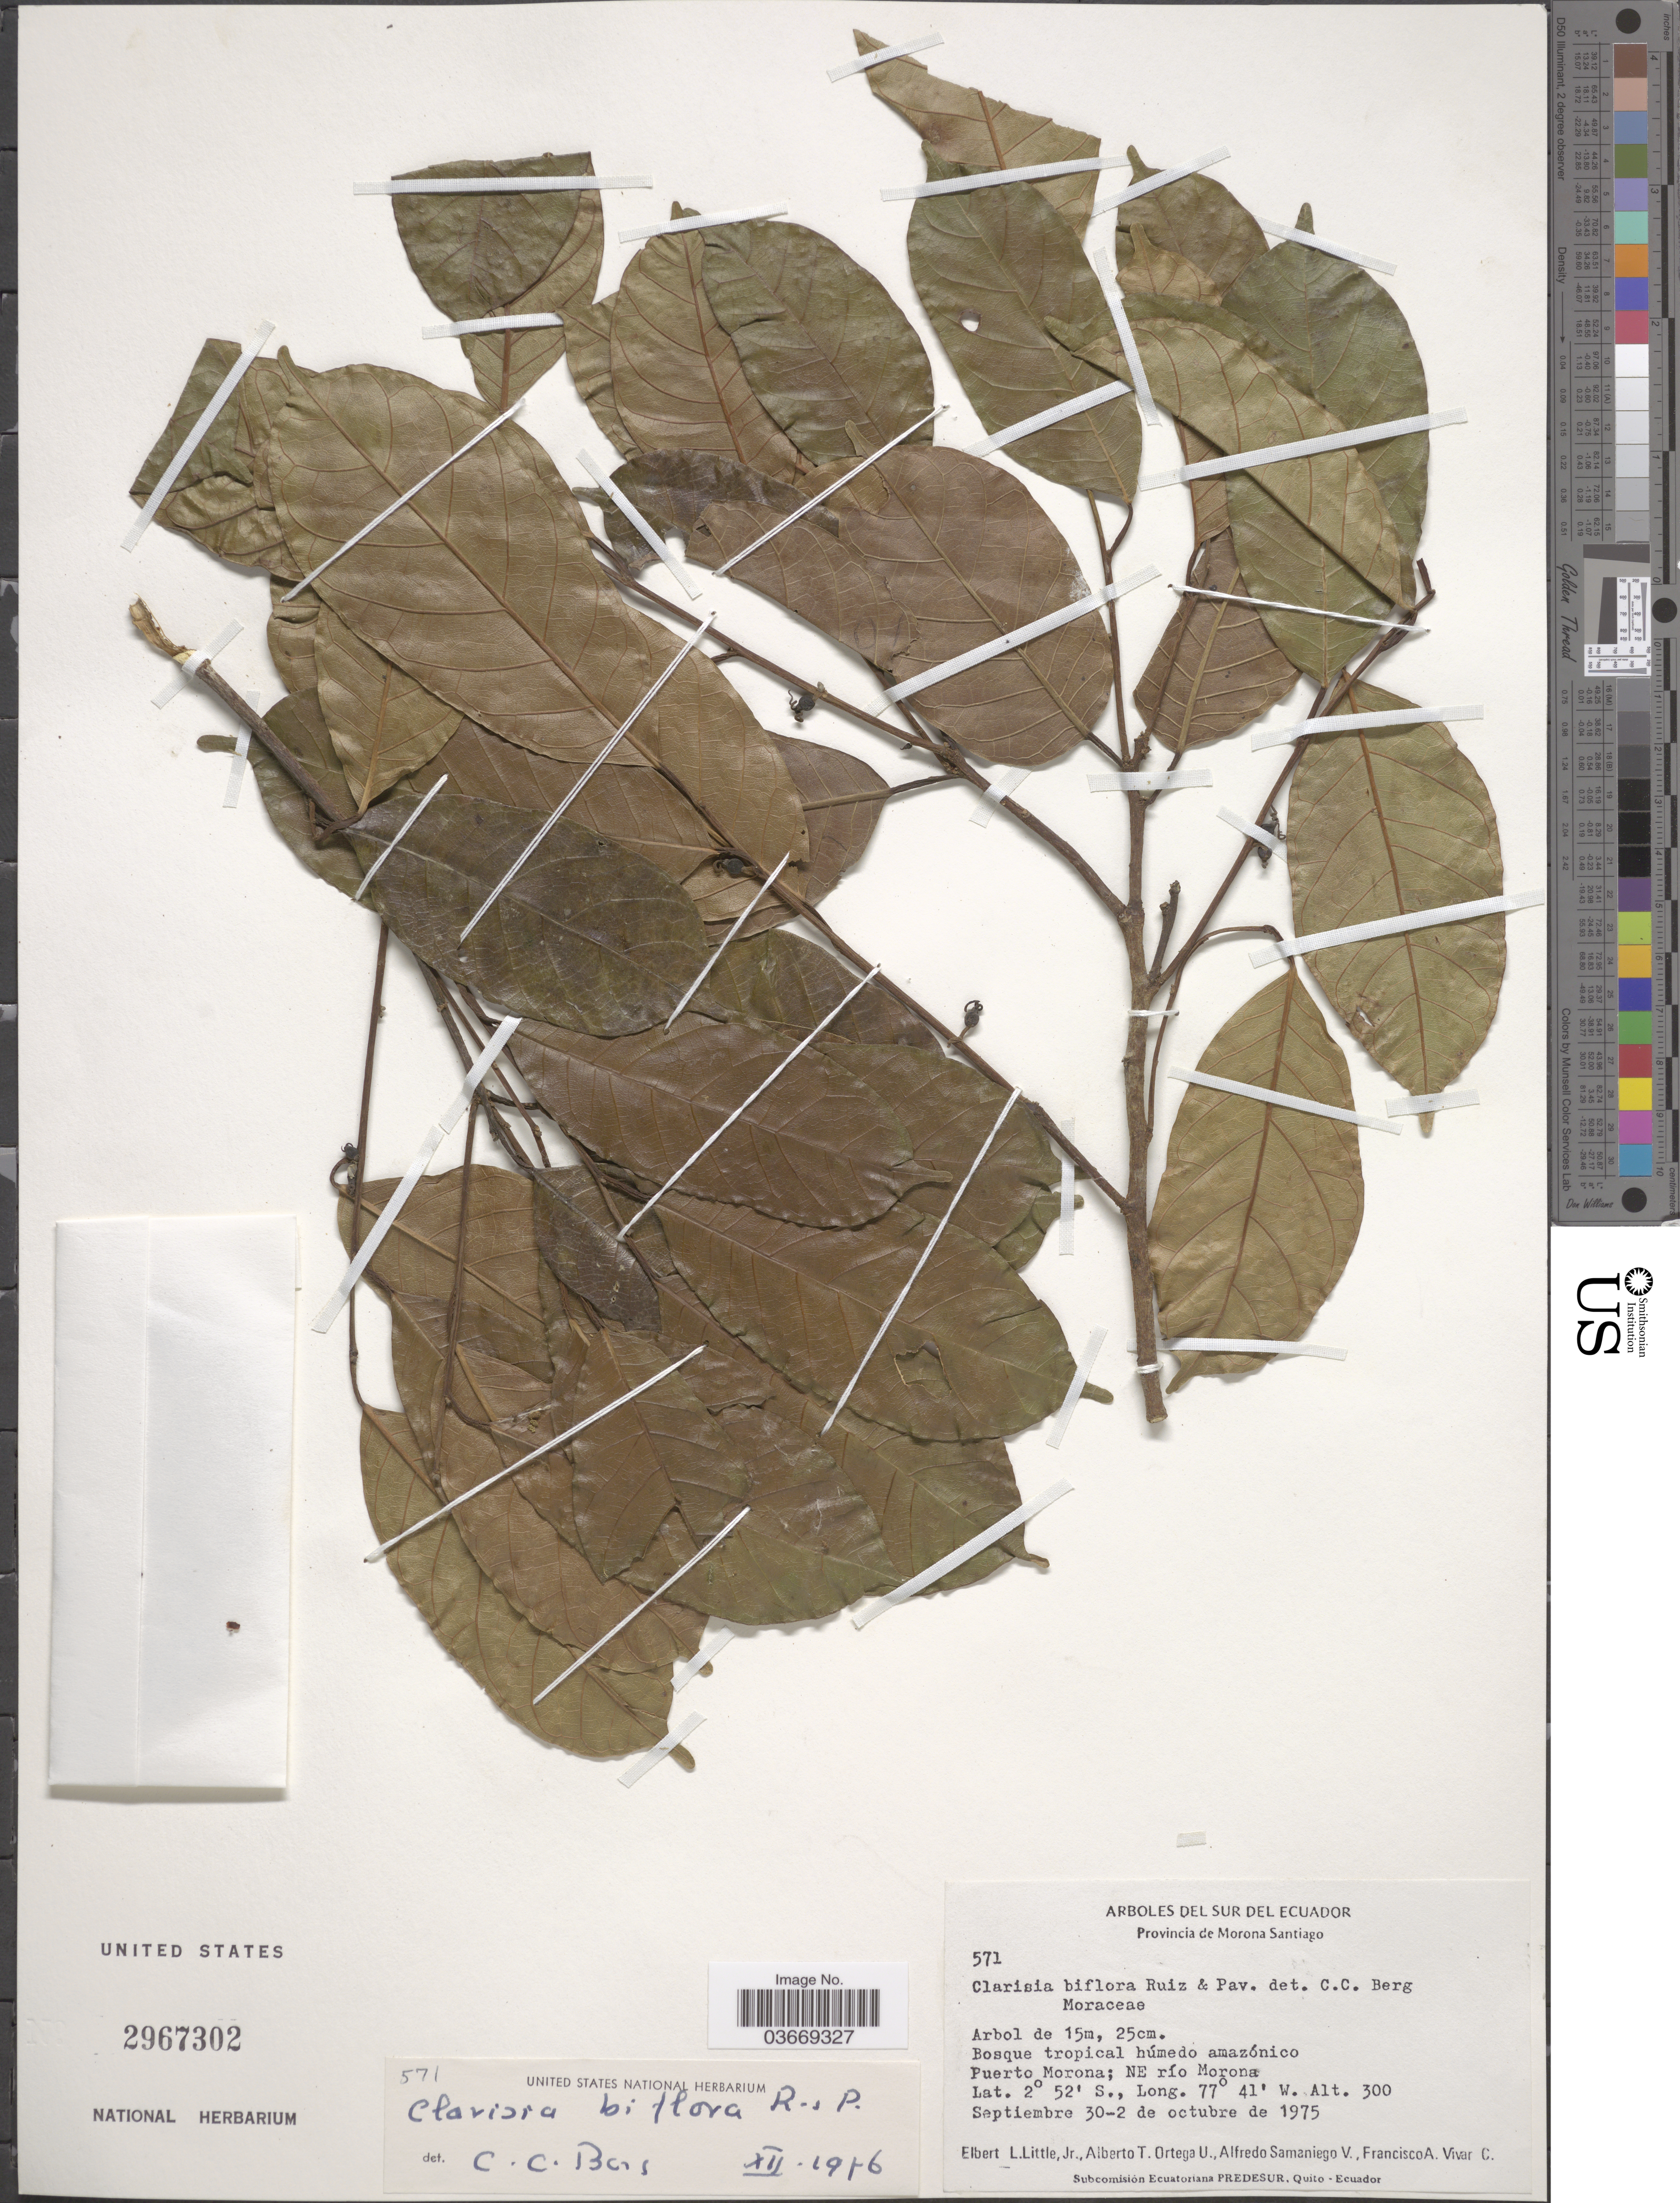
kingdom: Plantae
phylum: Tracheophyta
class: Magnoliopsida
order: Rosales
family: Moraceae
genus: Clarisia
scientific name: Clarisia biflora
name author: Ruiz & Pav.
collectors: E. L. Little, A. T. Ortega U., A. V. Samaniego & F. A. Vivar C.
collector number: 571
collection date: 1975-09-30/1975-10-02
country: Ecuador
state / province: Morona-Santiago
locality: Sur del Ecuador. Puerto Morona; NE río Morona.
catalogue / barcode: US 2967302